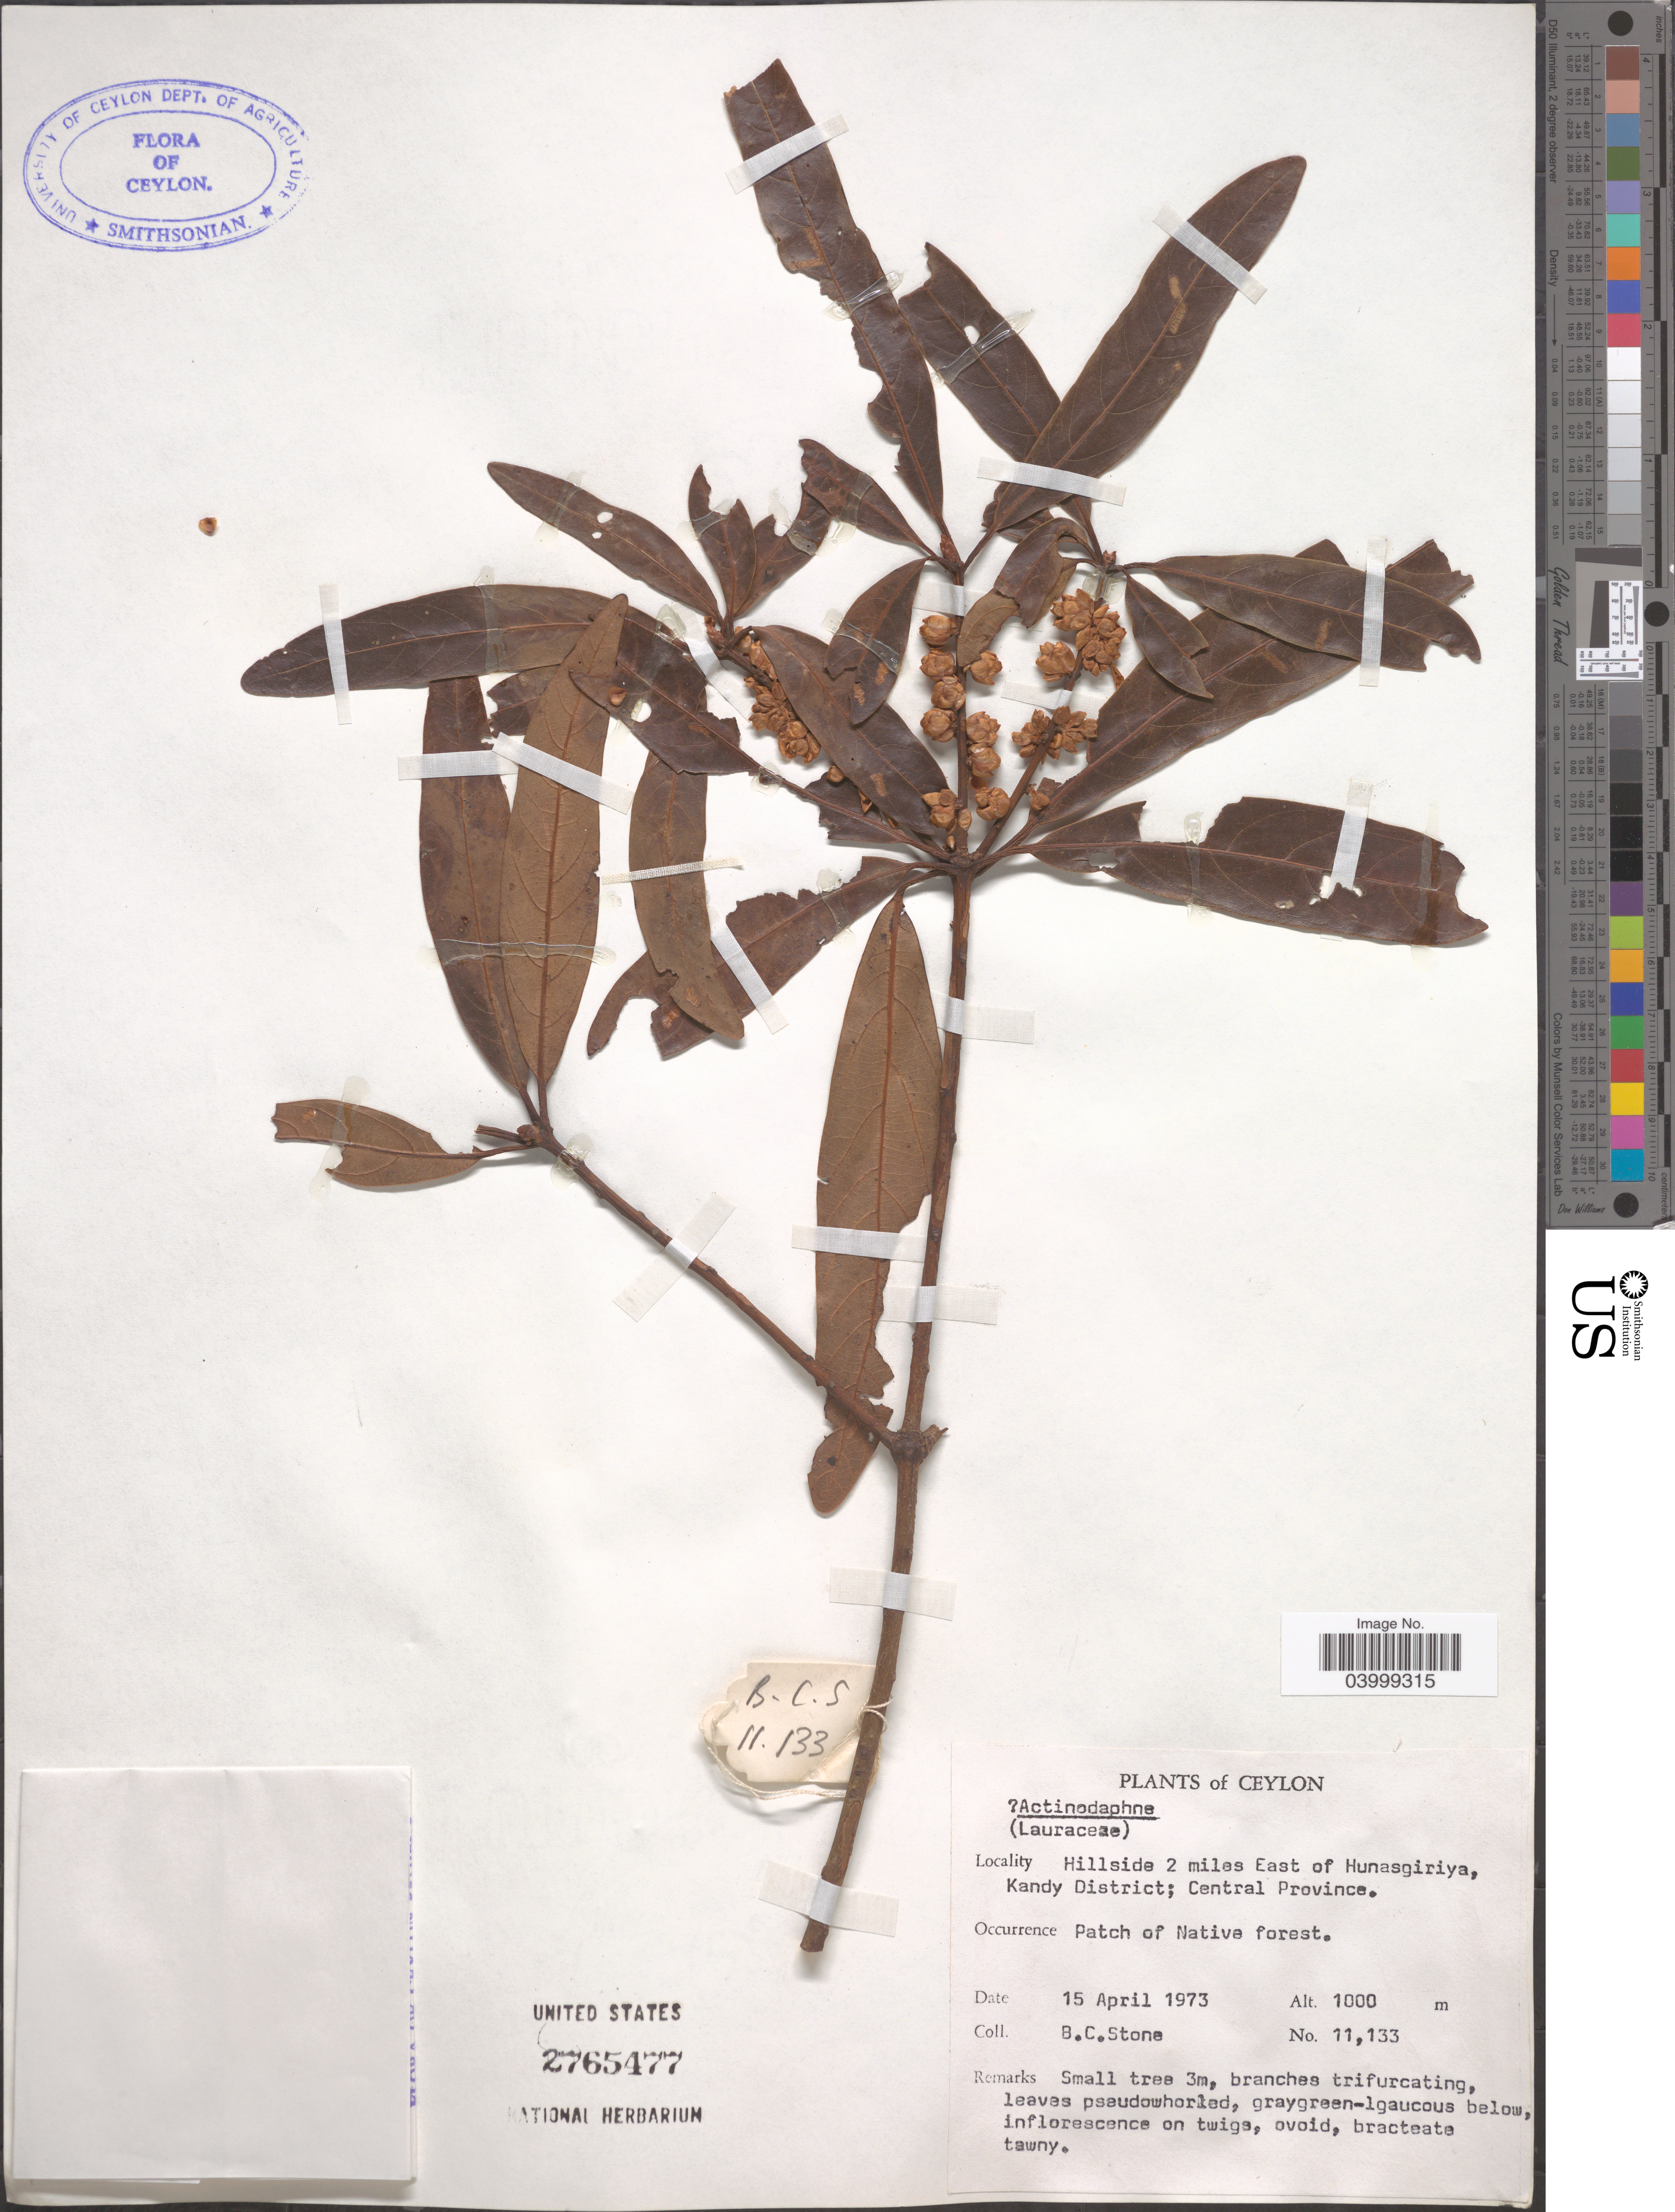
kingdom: Plantae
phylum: Tracheophyta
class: Magnoliopsida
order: Laurales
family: Lauraceae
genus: Actinodaphne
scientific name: Actinodaphne sp.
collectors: B. C. Stone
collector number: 11133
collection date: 1973-04-15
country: Sri Lanka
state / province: Central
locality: Ceylon. Hillside 2 miles East of Hunagiriya, Kandy District.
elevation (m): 1000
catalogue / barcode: US 2765477